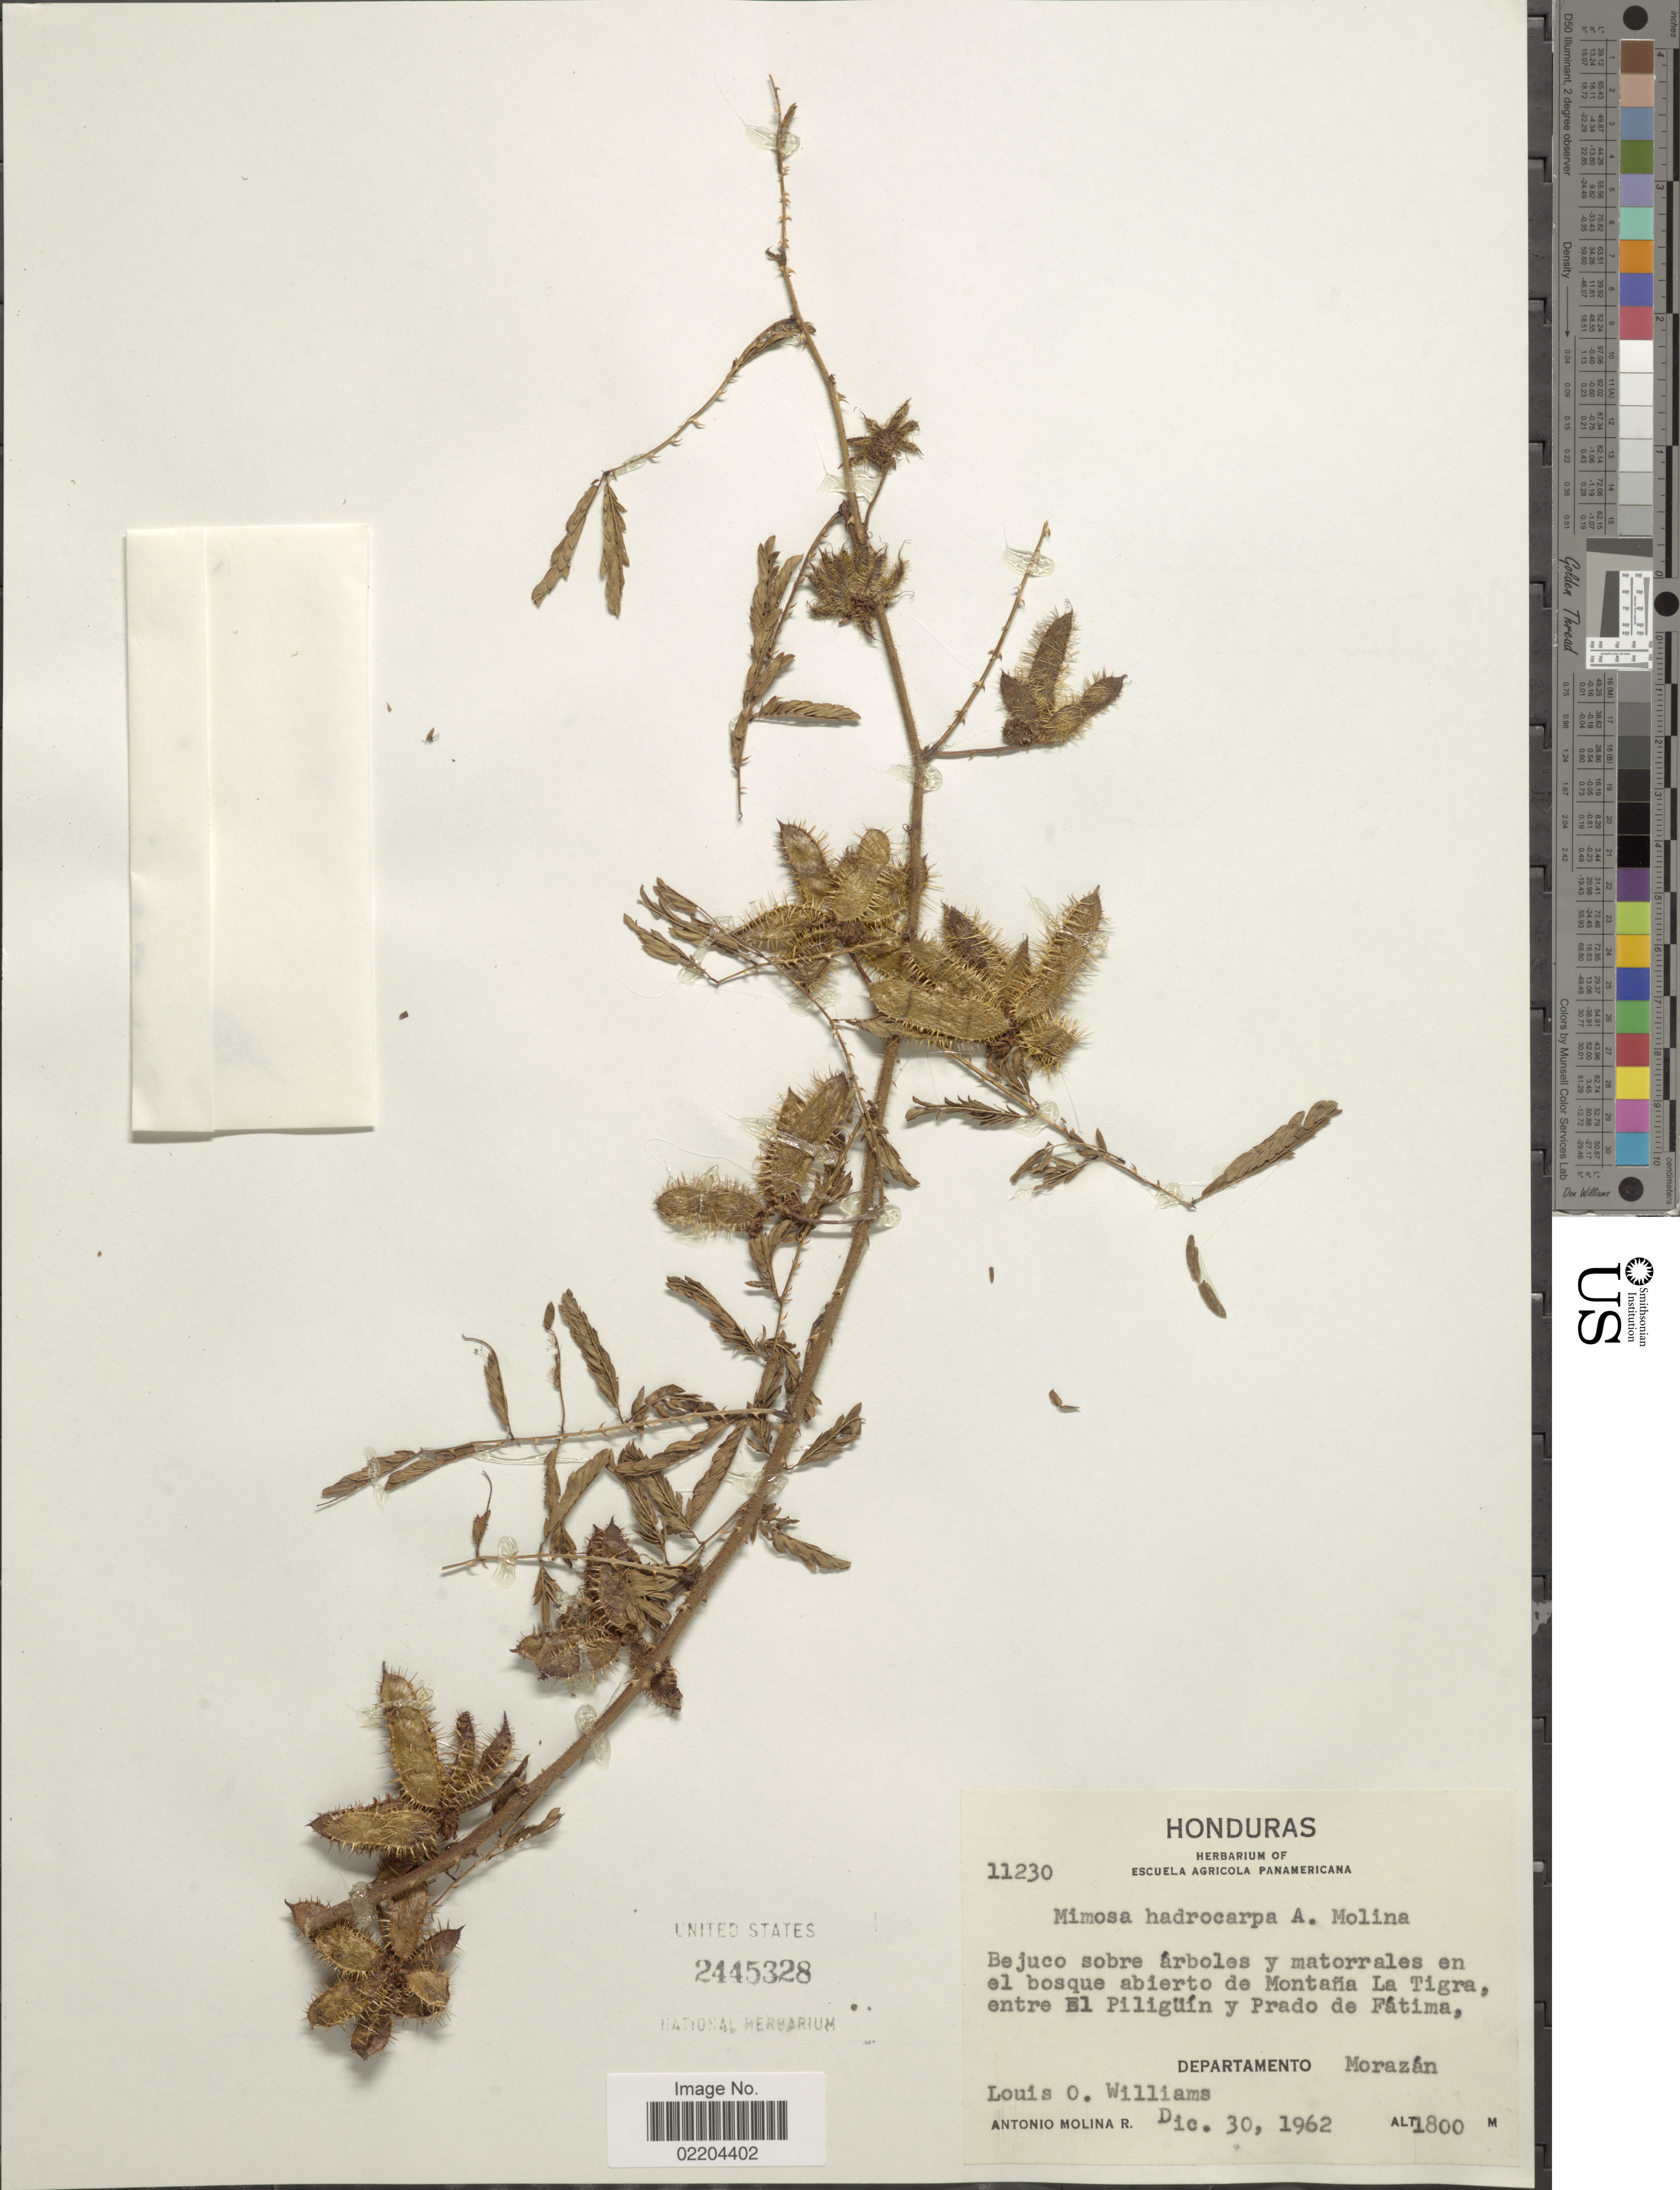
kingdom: Plantae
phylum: Tracheophyta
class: Magnoliopsida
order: Fabales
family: Fabaceae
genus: Mimosa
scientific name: Mimosa hadrocarpa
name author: Ant. Molina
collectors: L. O. Williams & A. R. Molina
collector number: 11230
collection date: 1962-12-30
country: Honduras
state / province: Fco. Morazán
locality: En el bosque abierto de Montana La Tigra entre El Pilguin y Prado de Fatima.Departamento Morazan.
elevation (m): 1800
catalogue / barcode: US 2445328